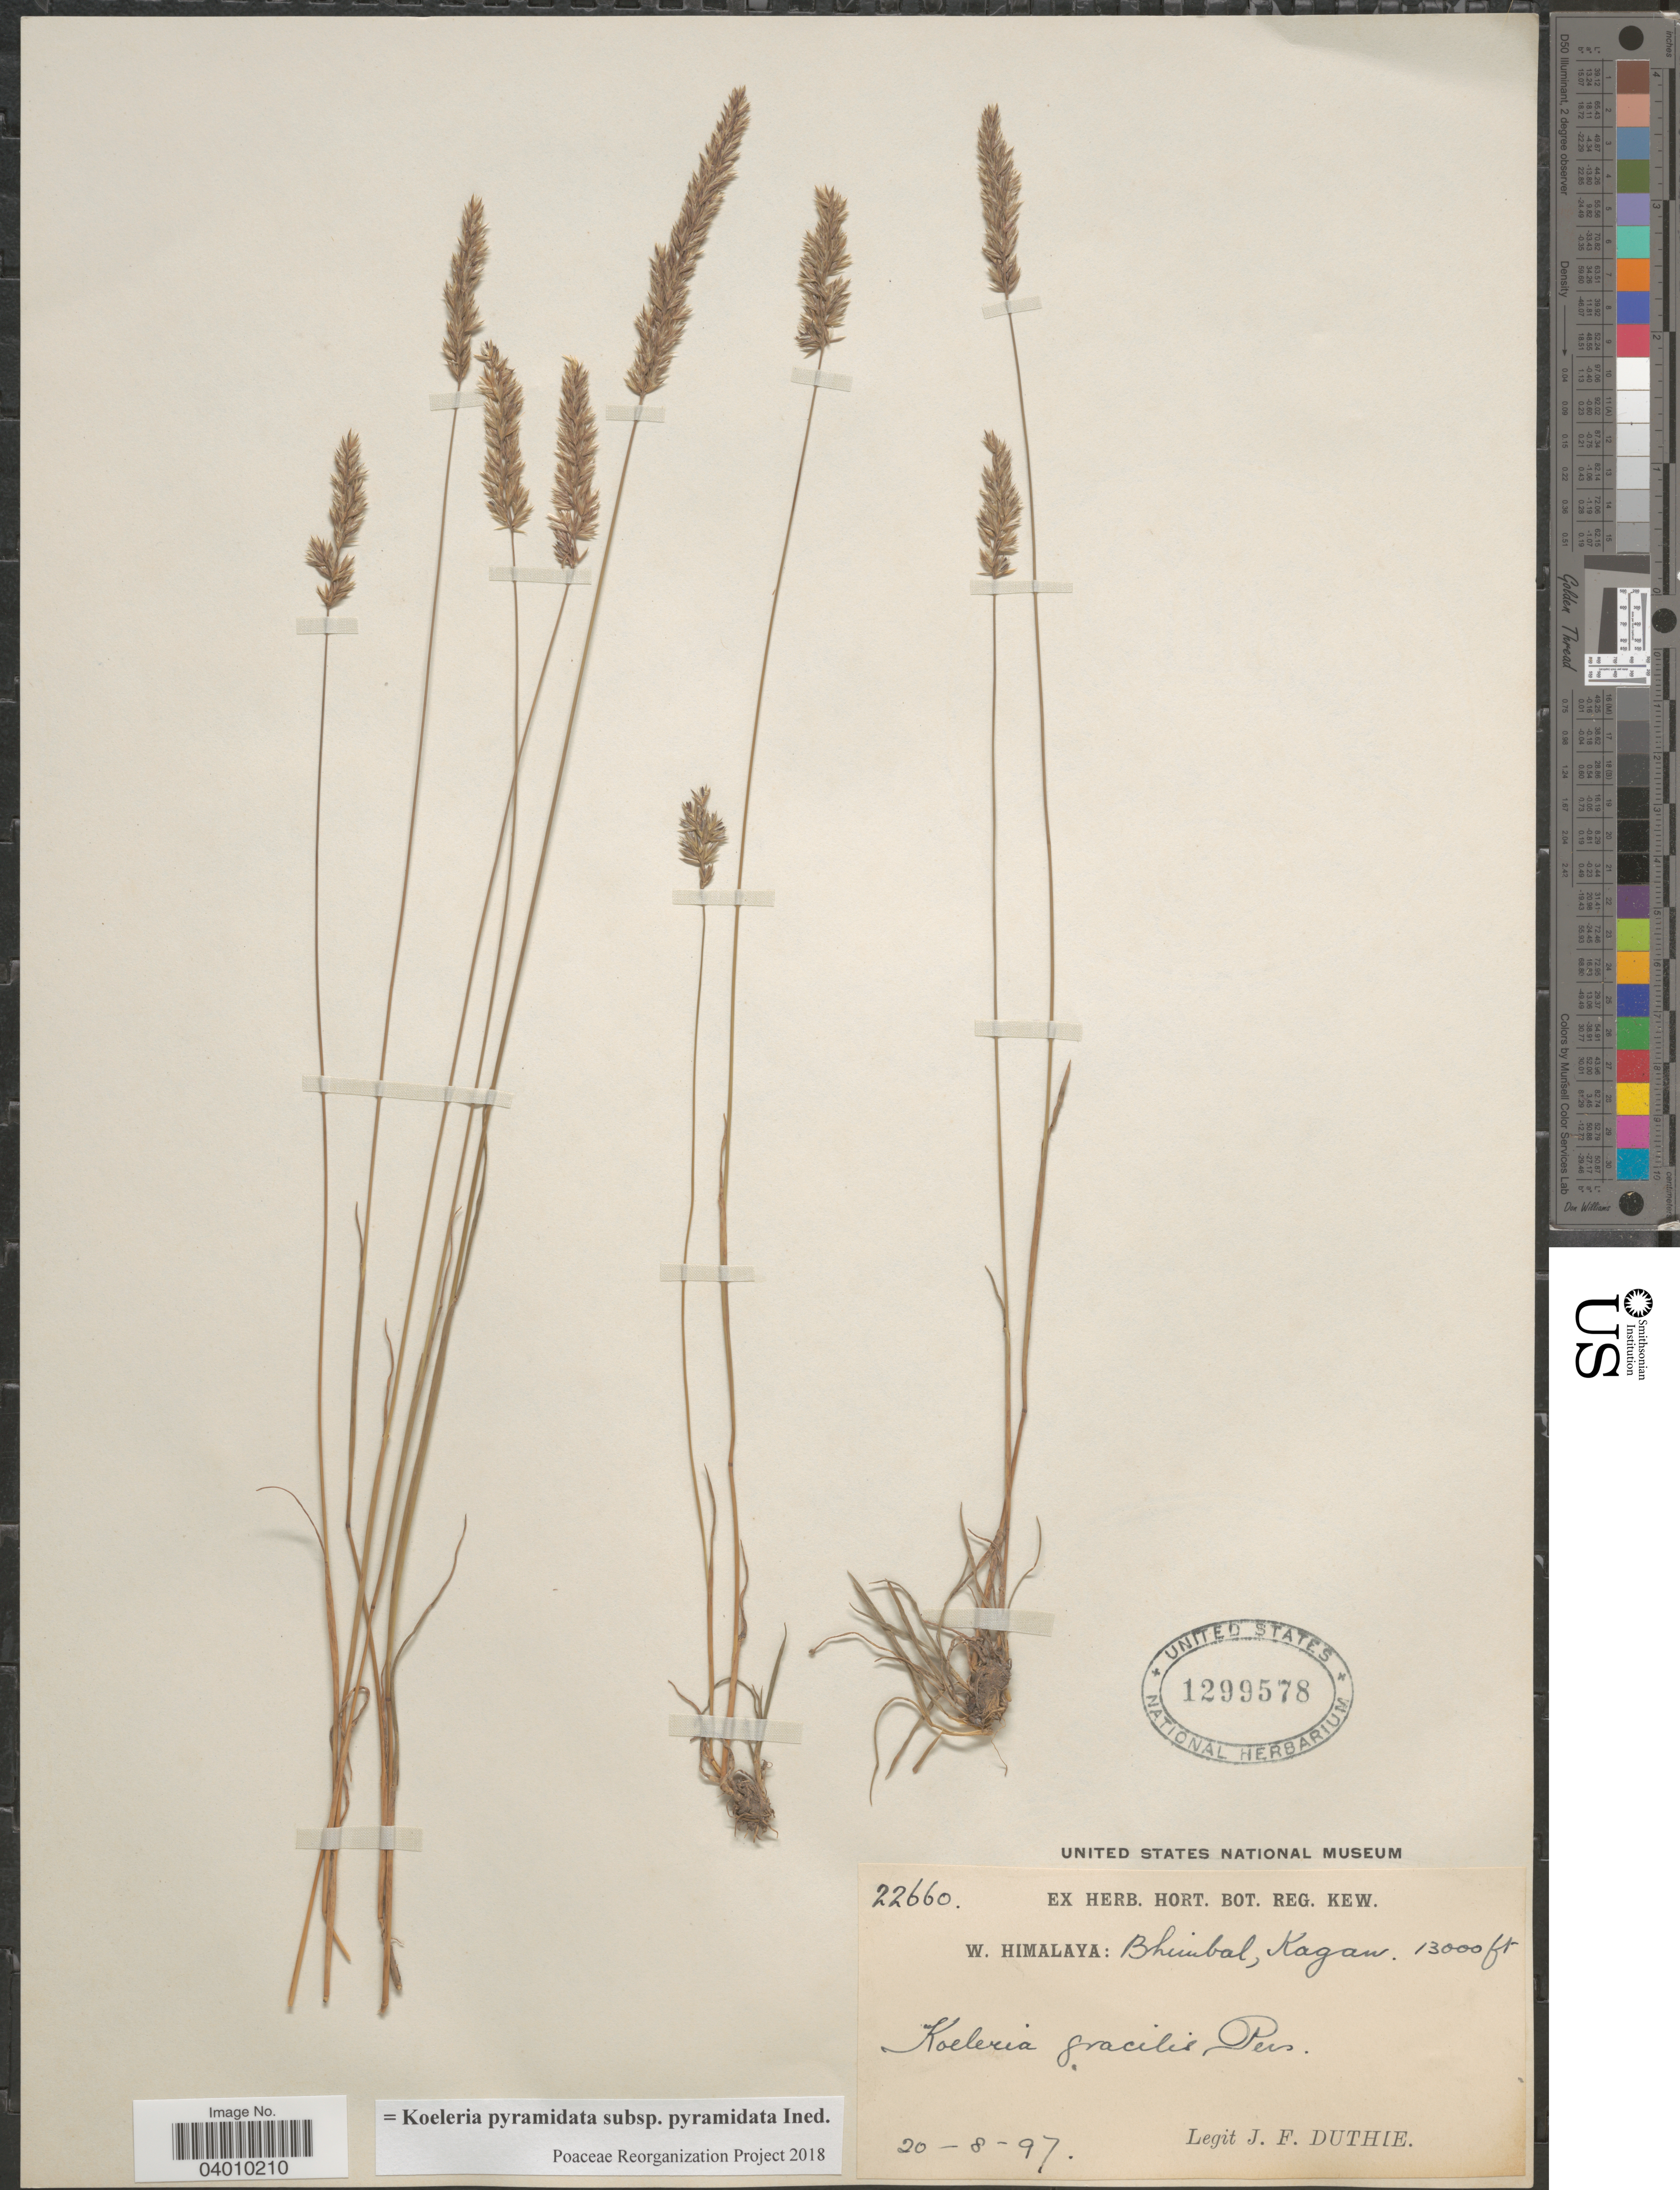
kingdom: Plantae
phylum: Tracheophyta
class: Liliopsida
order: Poales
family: Poaceae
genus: Koeleria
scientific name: Koeleria pyramidata subsp. pyramidata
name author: (Lam.) P. Beauv.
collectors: J. F. Duthie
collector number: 22660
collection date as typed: Transcribed d/m/y: 20/8/97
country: Pakistan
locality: W. Himalaya: Bhimbal, Kagan.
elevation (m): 3962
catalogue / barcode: US 1299578